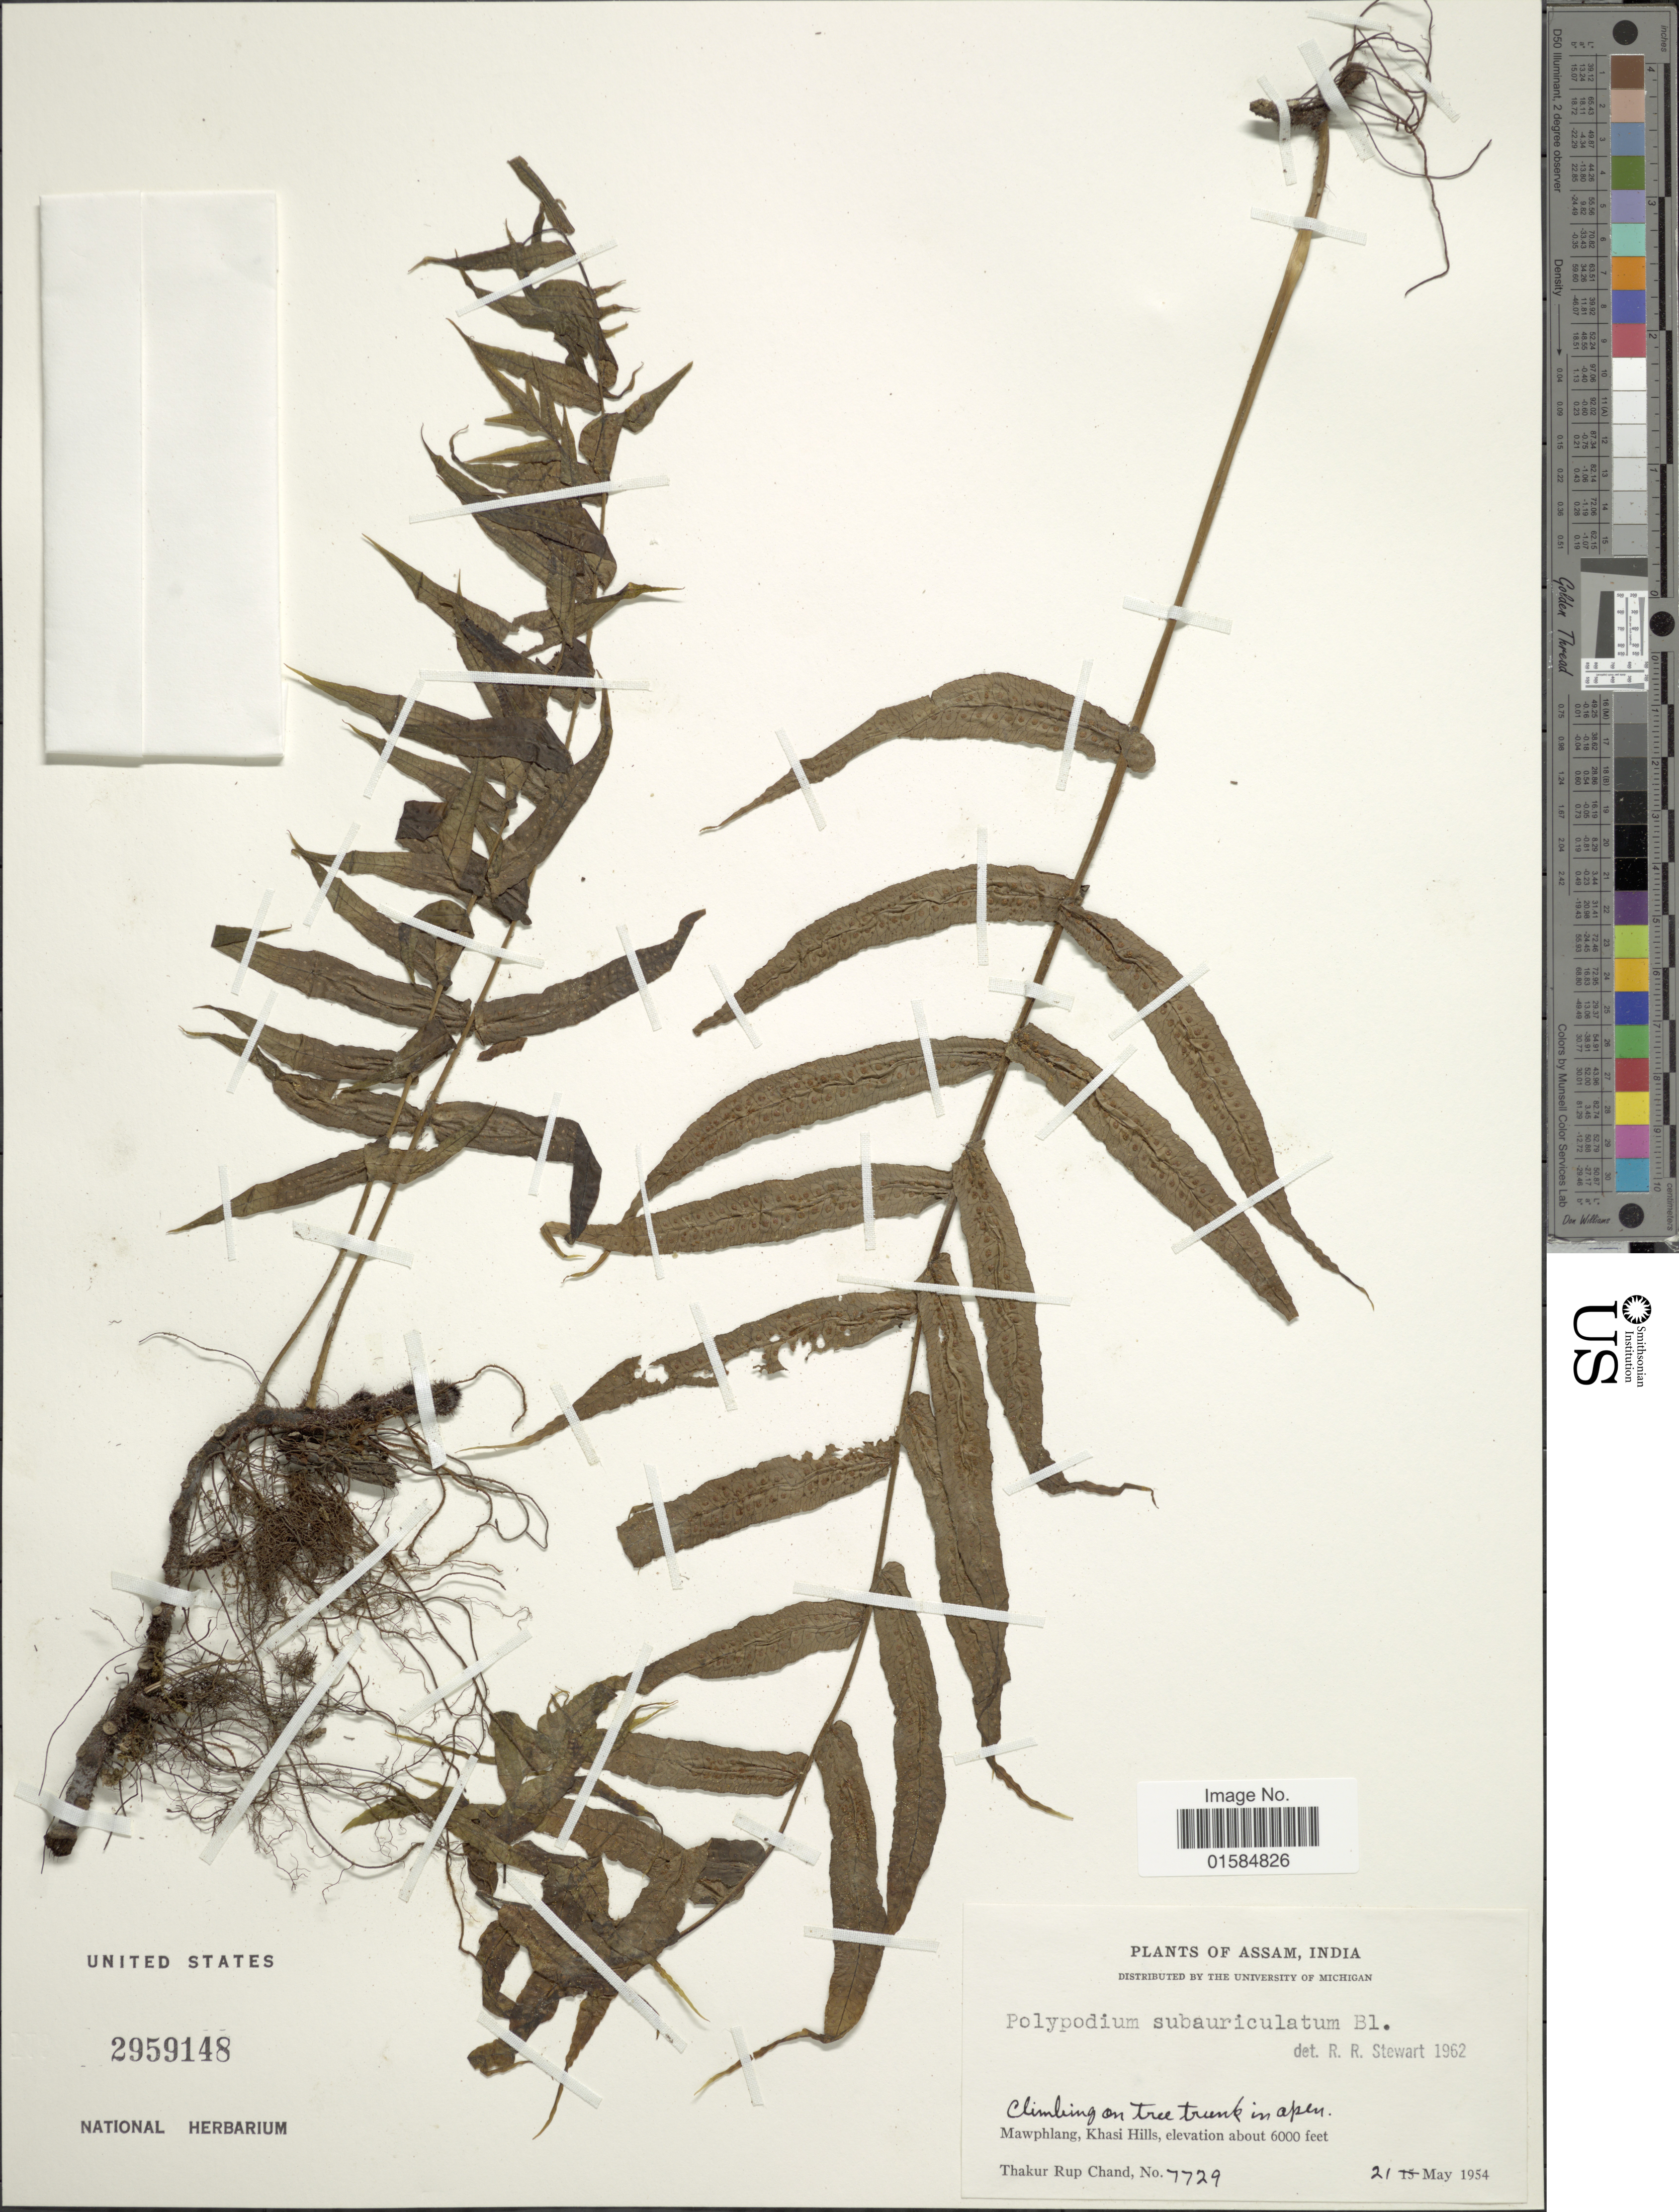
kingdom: Plantae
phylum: Tracheophyta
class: Polypodiopsida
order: Polypodiales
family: Polypodiaceae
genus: Goniophlebium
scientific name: Goniophlebium subauriculatum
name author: (Blume) C. Presl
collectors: T. R. Chand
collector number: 7729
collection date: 1954-05-21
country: India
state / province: Meghalaya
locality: Mawphlang, Khasi Hills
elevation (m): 1829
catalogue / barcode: US 2959148